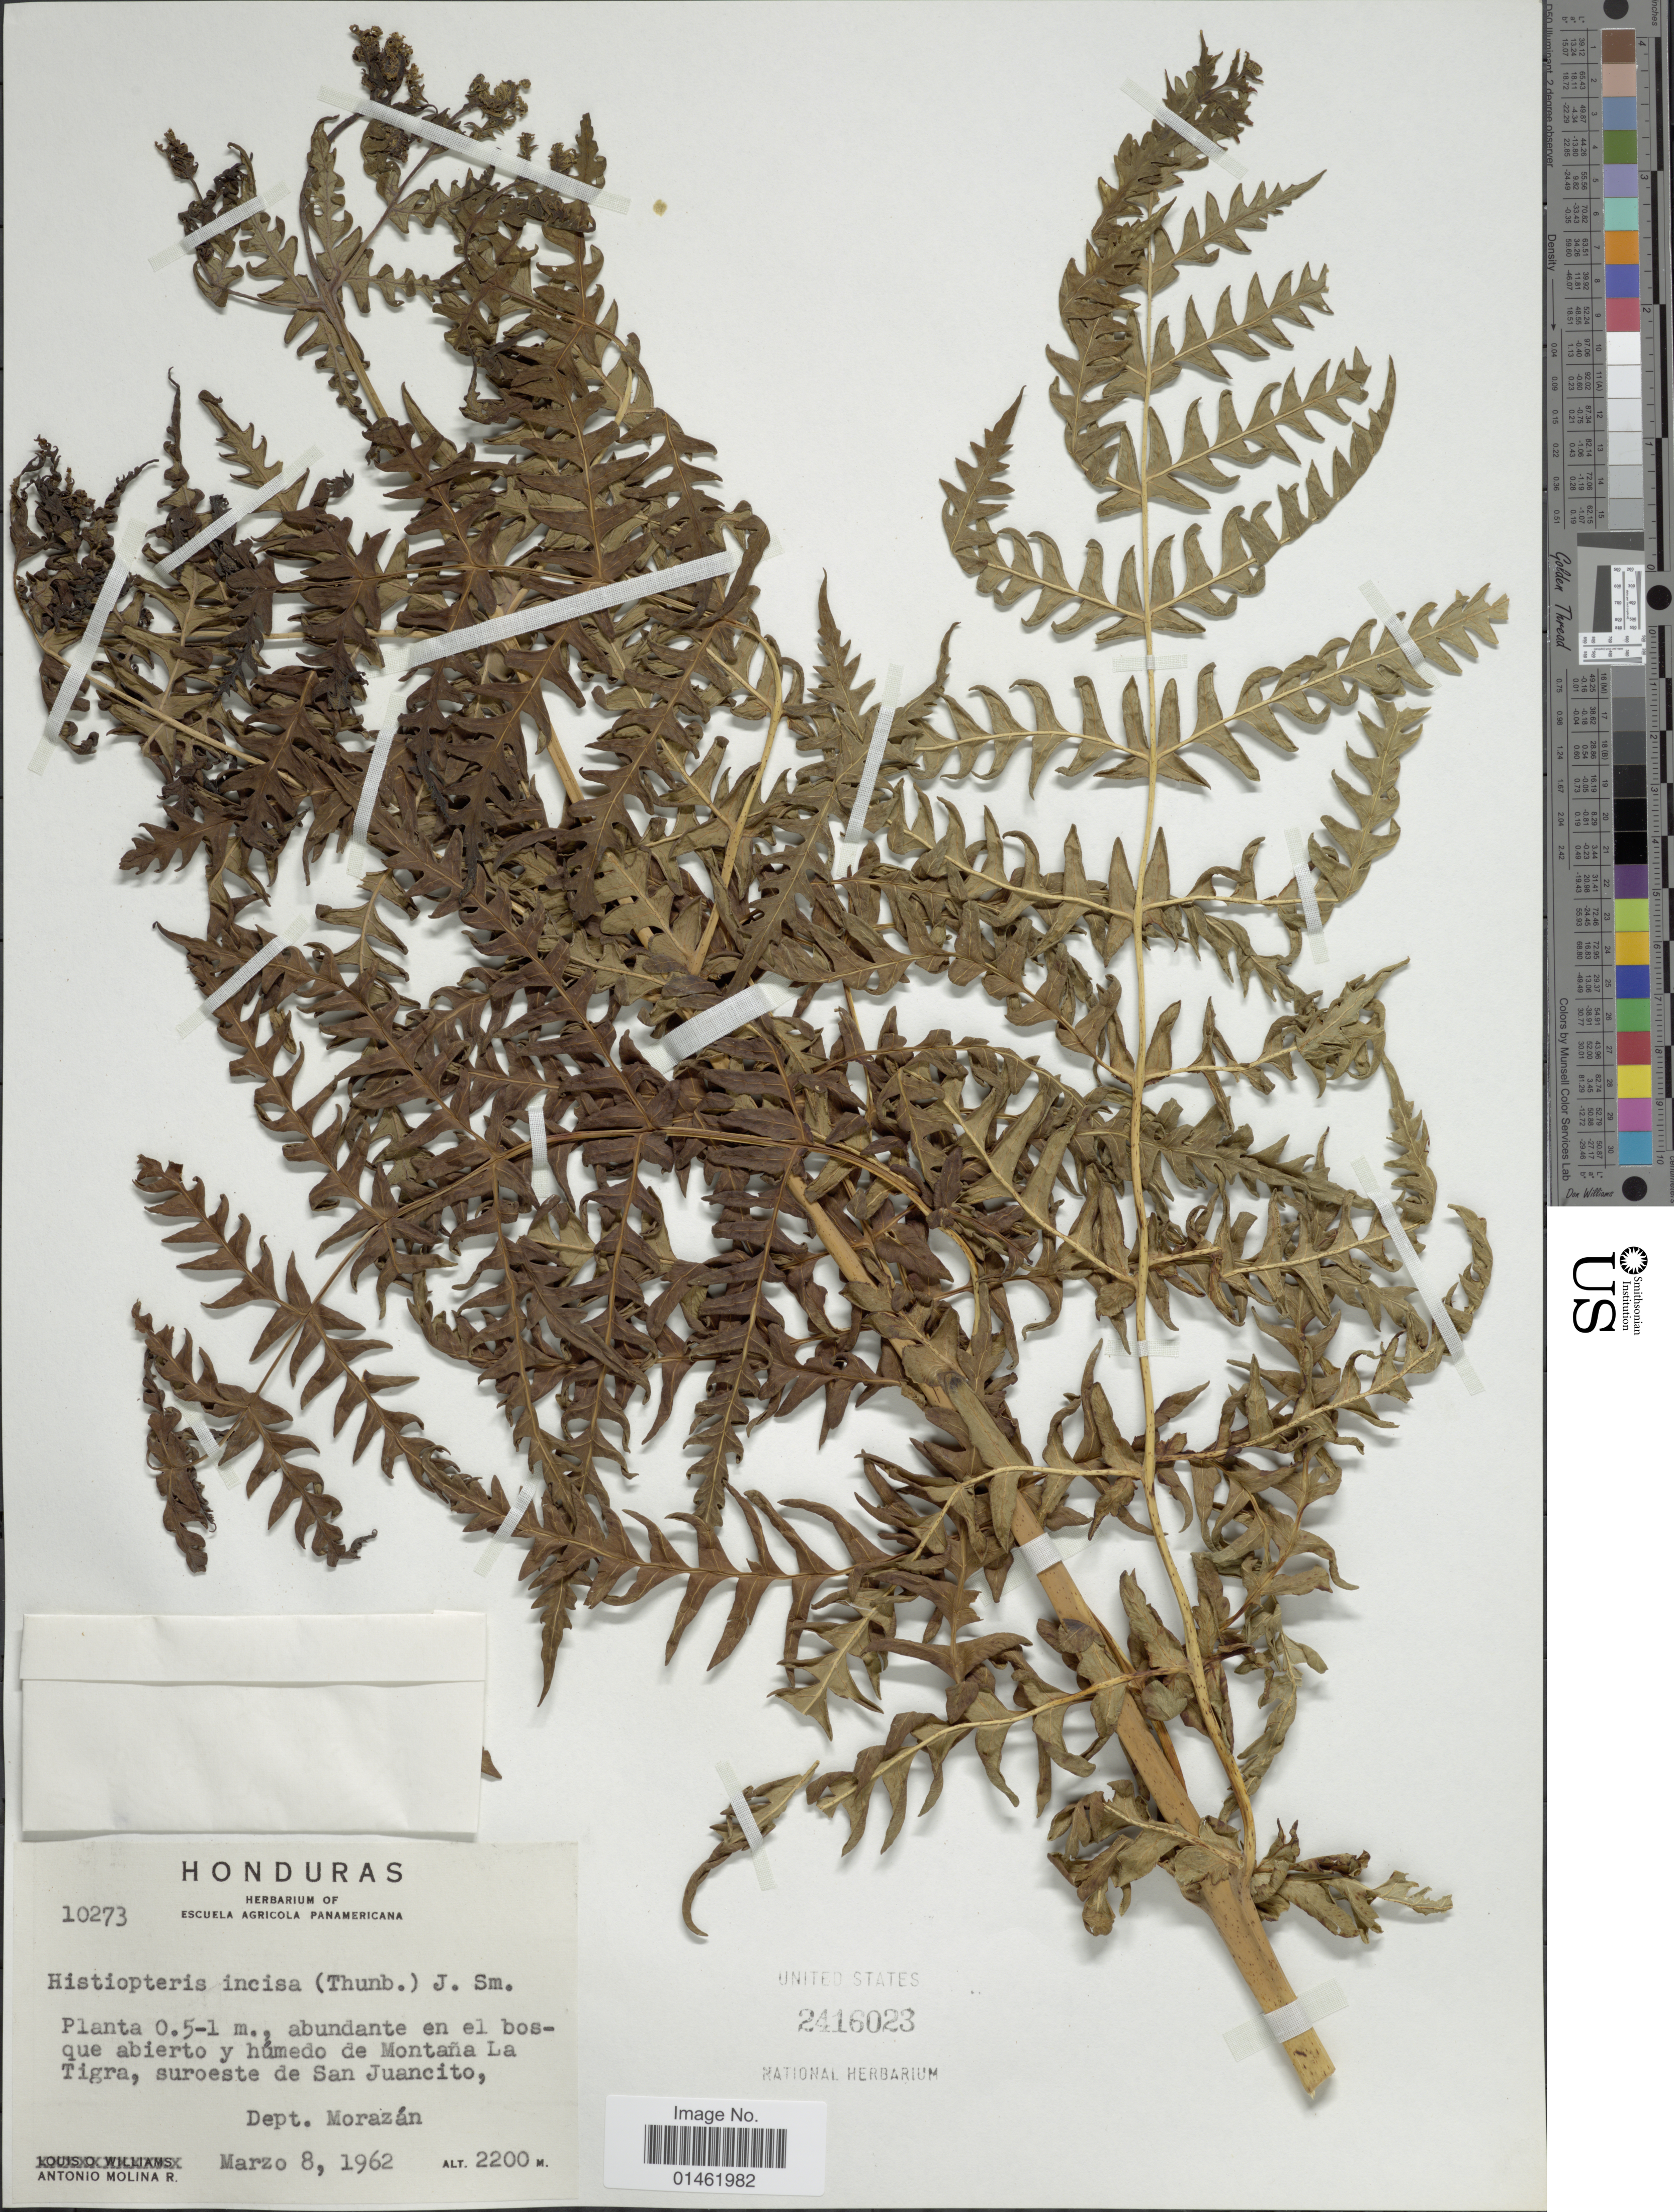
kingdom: Plantae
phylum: Tracheophyta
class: Polypodiopsida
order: Polypodiales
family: Dennstaedtiaceae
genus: Histiopteris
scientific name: Histiopteris incisa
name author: (Thunb.) J. Sm.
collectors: A. Molina R.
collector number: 10273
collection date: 1962-03-08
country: Honduras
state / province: Fco. Morazán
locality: Abundante en el bosque abierto y humedo de MOntana La Tigra, suroeste de San Juancito, Dept. Morazán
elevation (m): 2200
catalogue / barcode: US 2416023